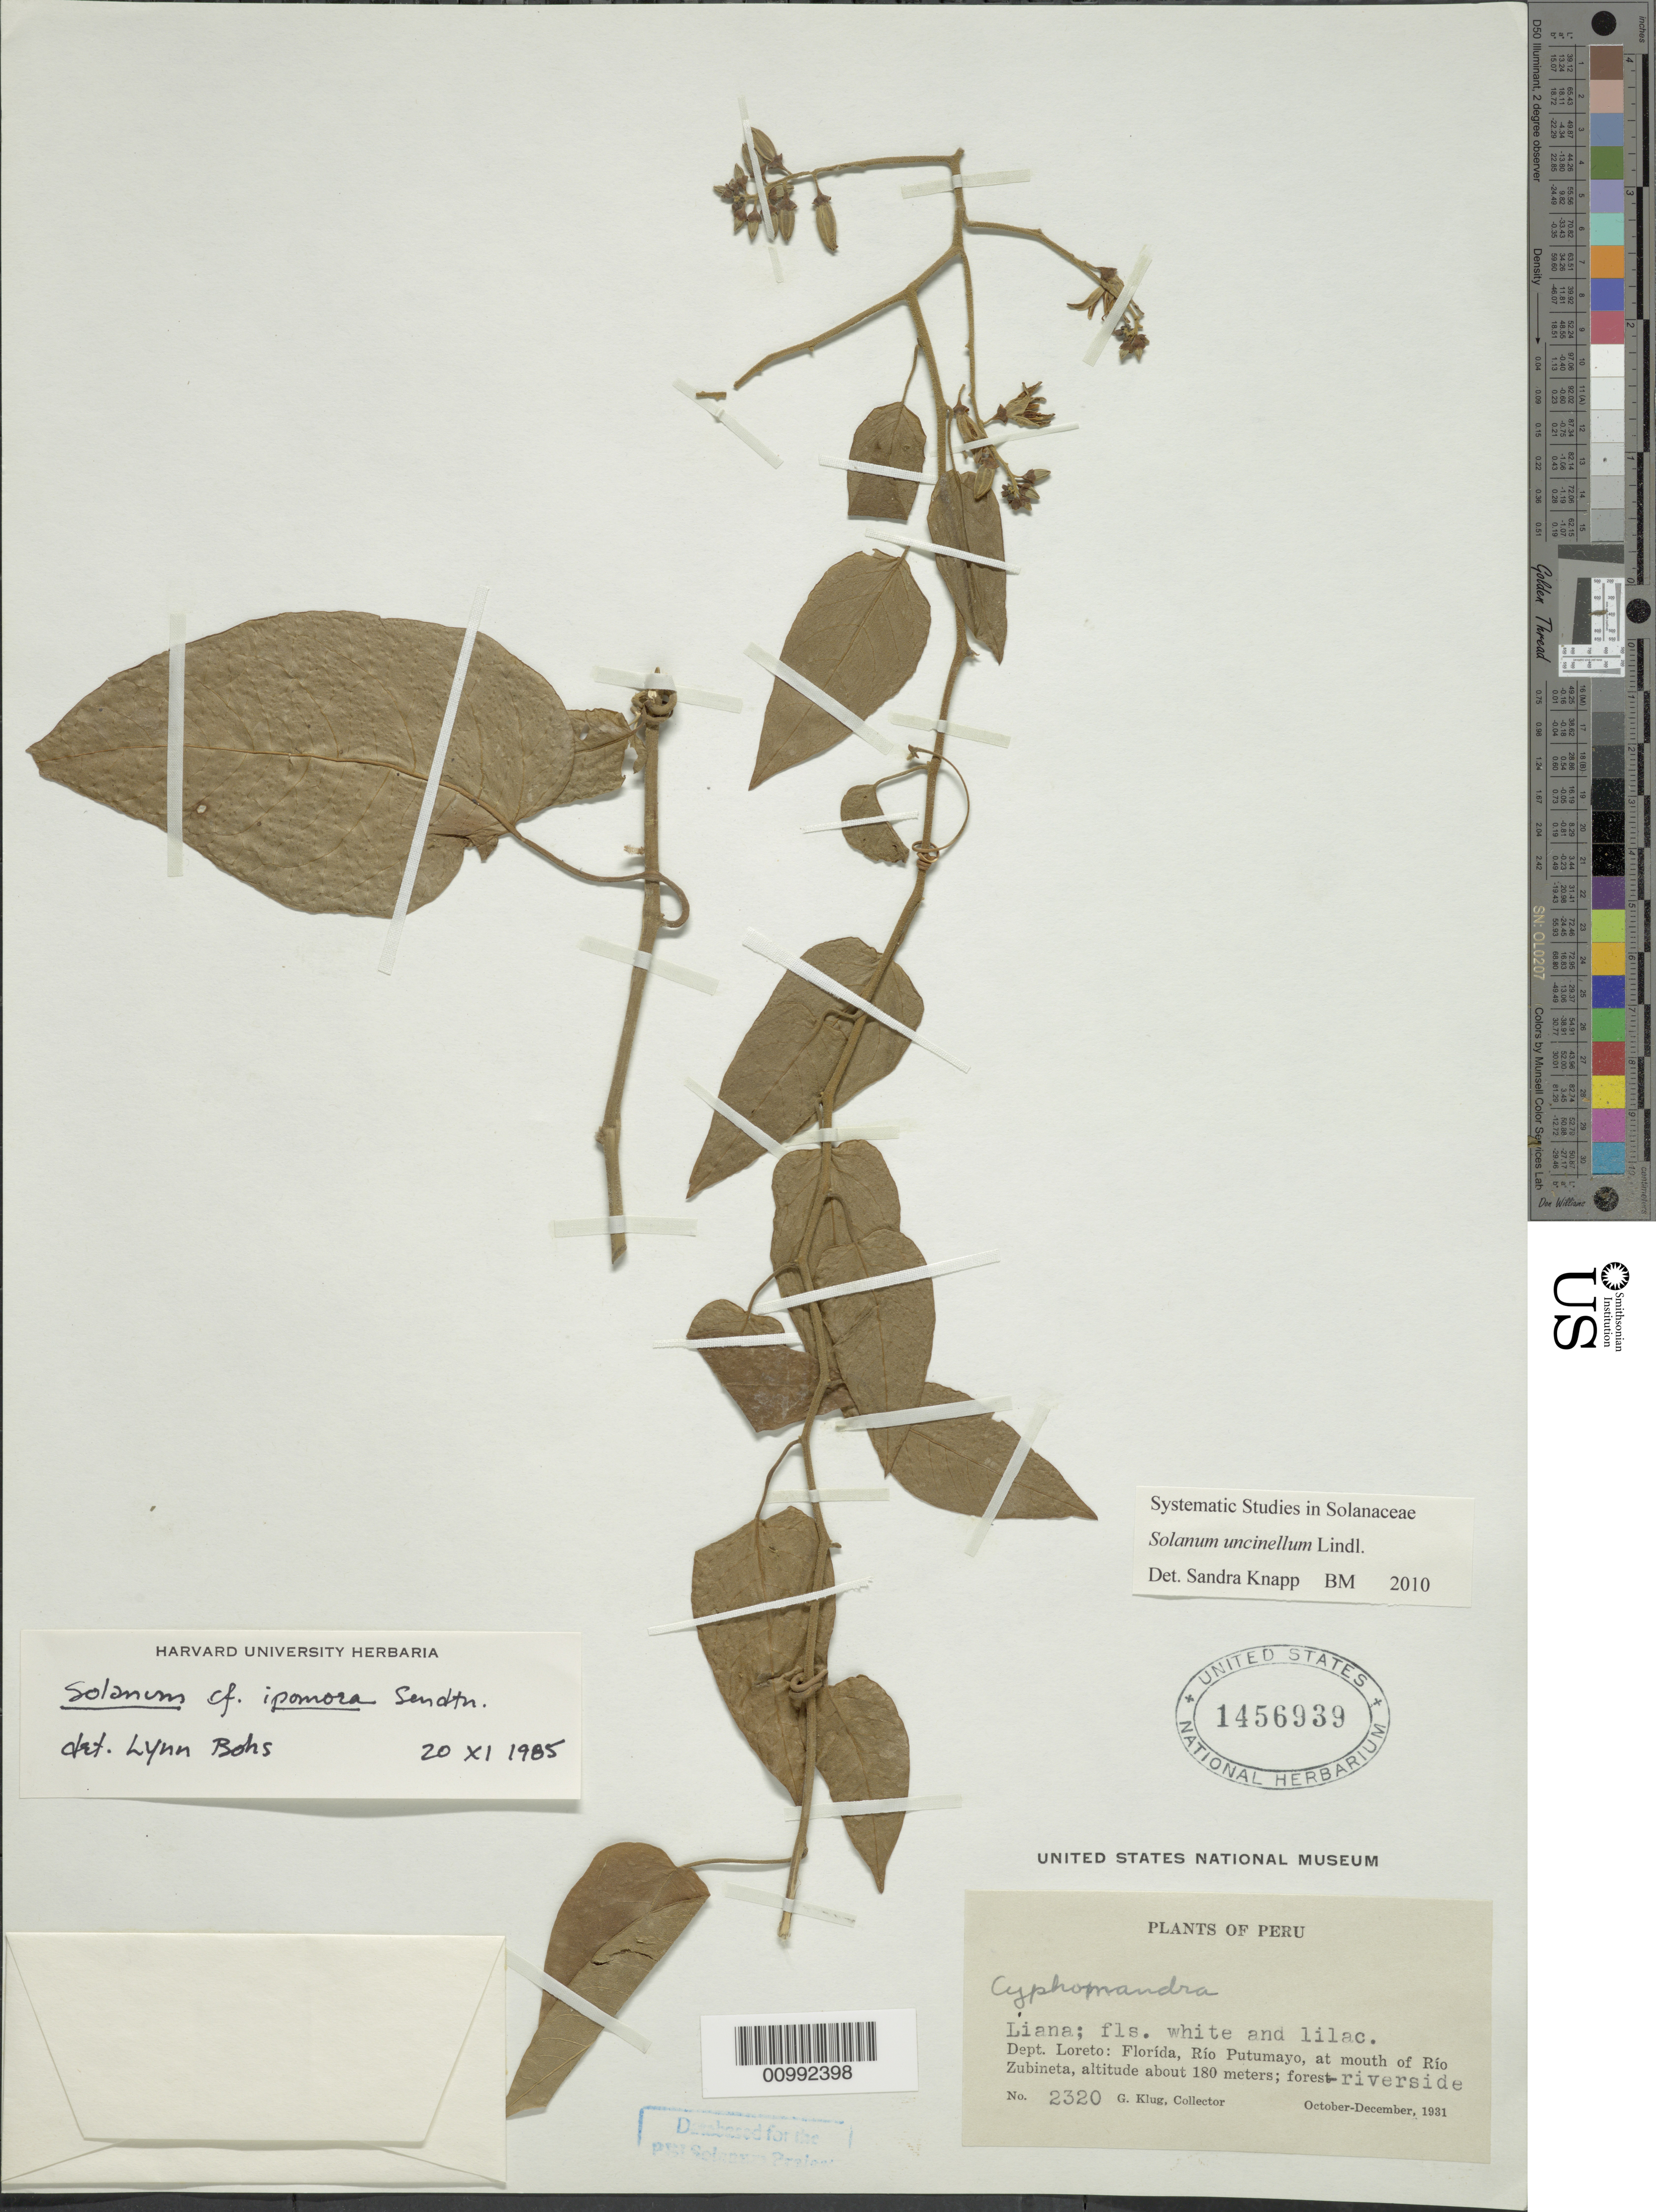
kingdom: Plantae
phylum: Tracheophyta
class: Magnoliopsida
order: Solanales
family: Solanaceae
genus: Solanum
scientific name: Solanum uncinellum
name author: Lindl.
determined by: Knapp, S. D.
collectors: G. Klug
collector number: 2320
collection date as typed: Oct 1931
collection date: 1931-10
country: Peru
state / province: Loreto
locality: Rio Putumayo, at mouth of Rio Zubineta.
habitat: forest. Riverside.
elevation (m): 180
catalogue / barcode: US 1456939